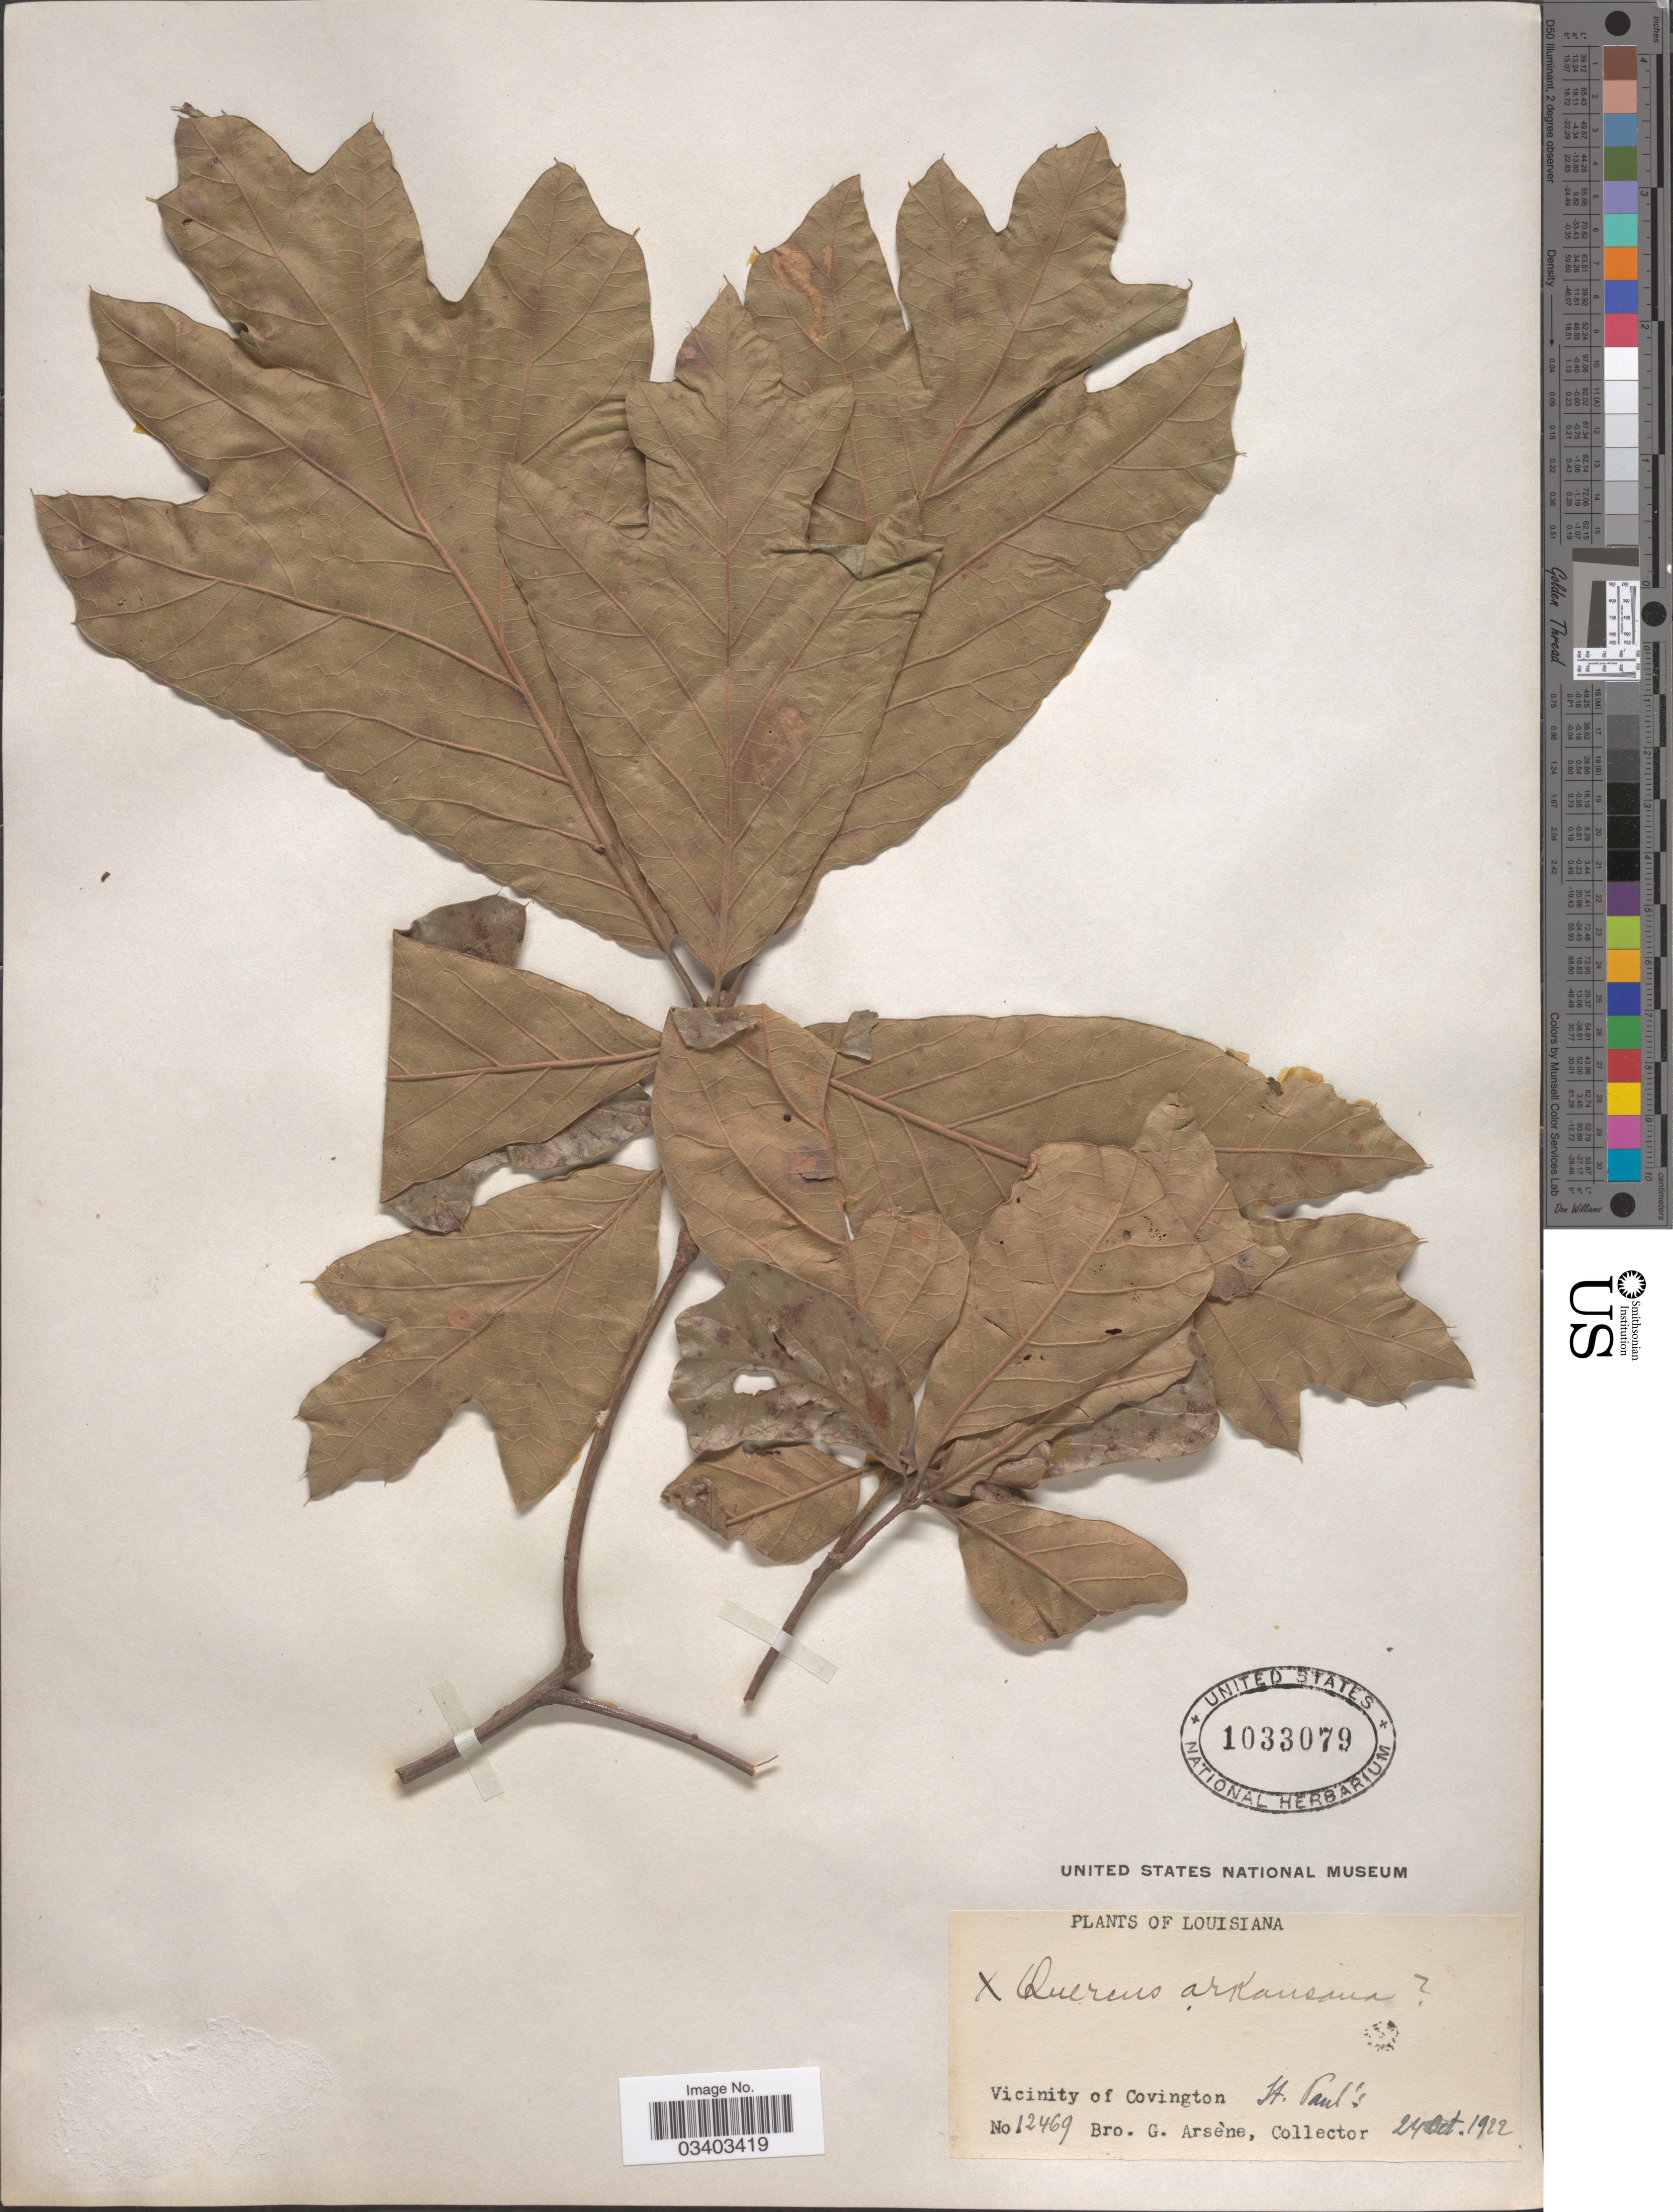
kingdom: Plantae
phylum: Tracheophyta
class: Magnoliopsida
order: Fagales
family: Fagaceae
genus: Quercus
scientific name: Quercus breviloba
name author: (Torr.) Sarg.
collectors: Bro. G. Arsène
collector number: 12469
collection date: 1922-10-24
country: United States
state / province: Louisiana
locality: Vicinity of Covington St. Paul's.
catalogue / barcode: US 1033079